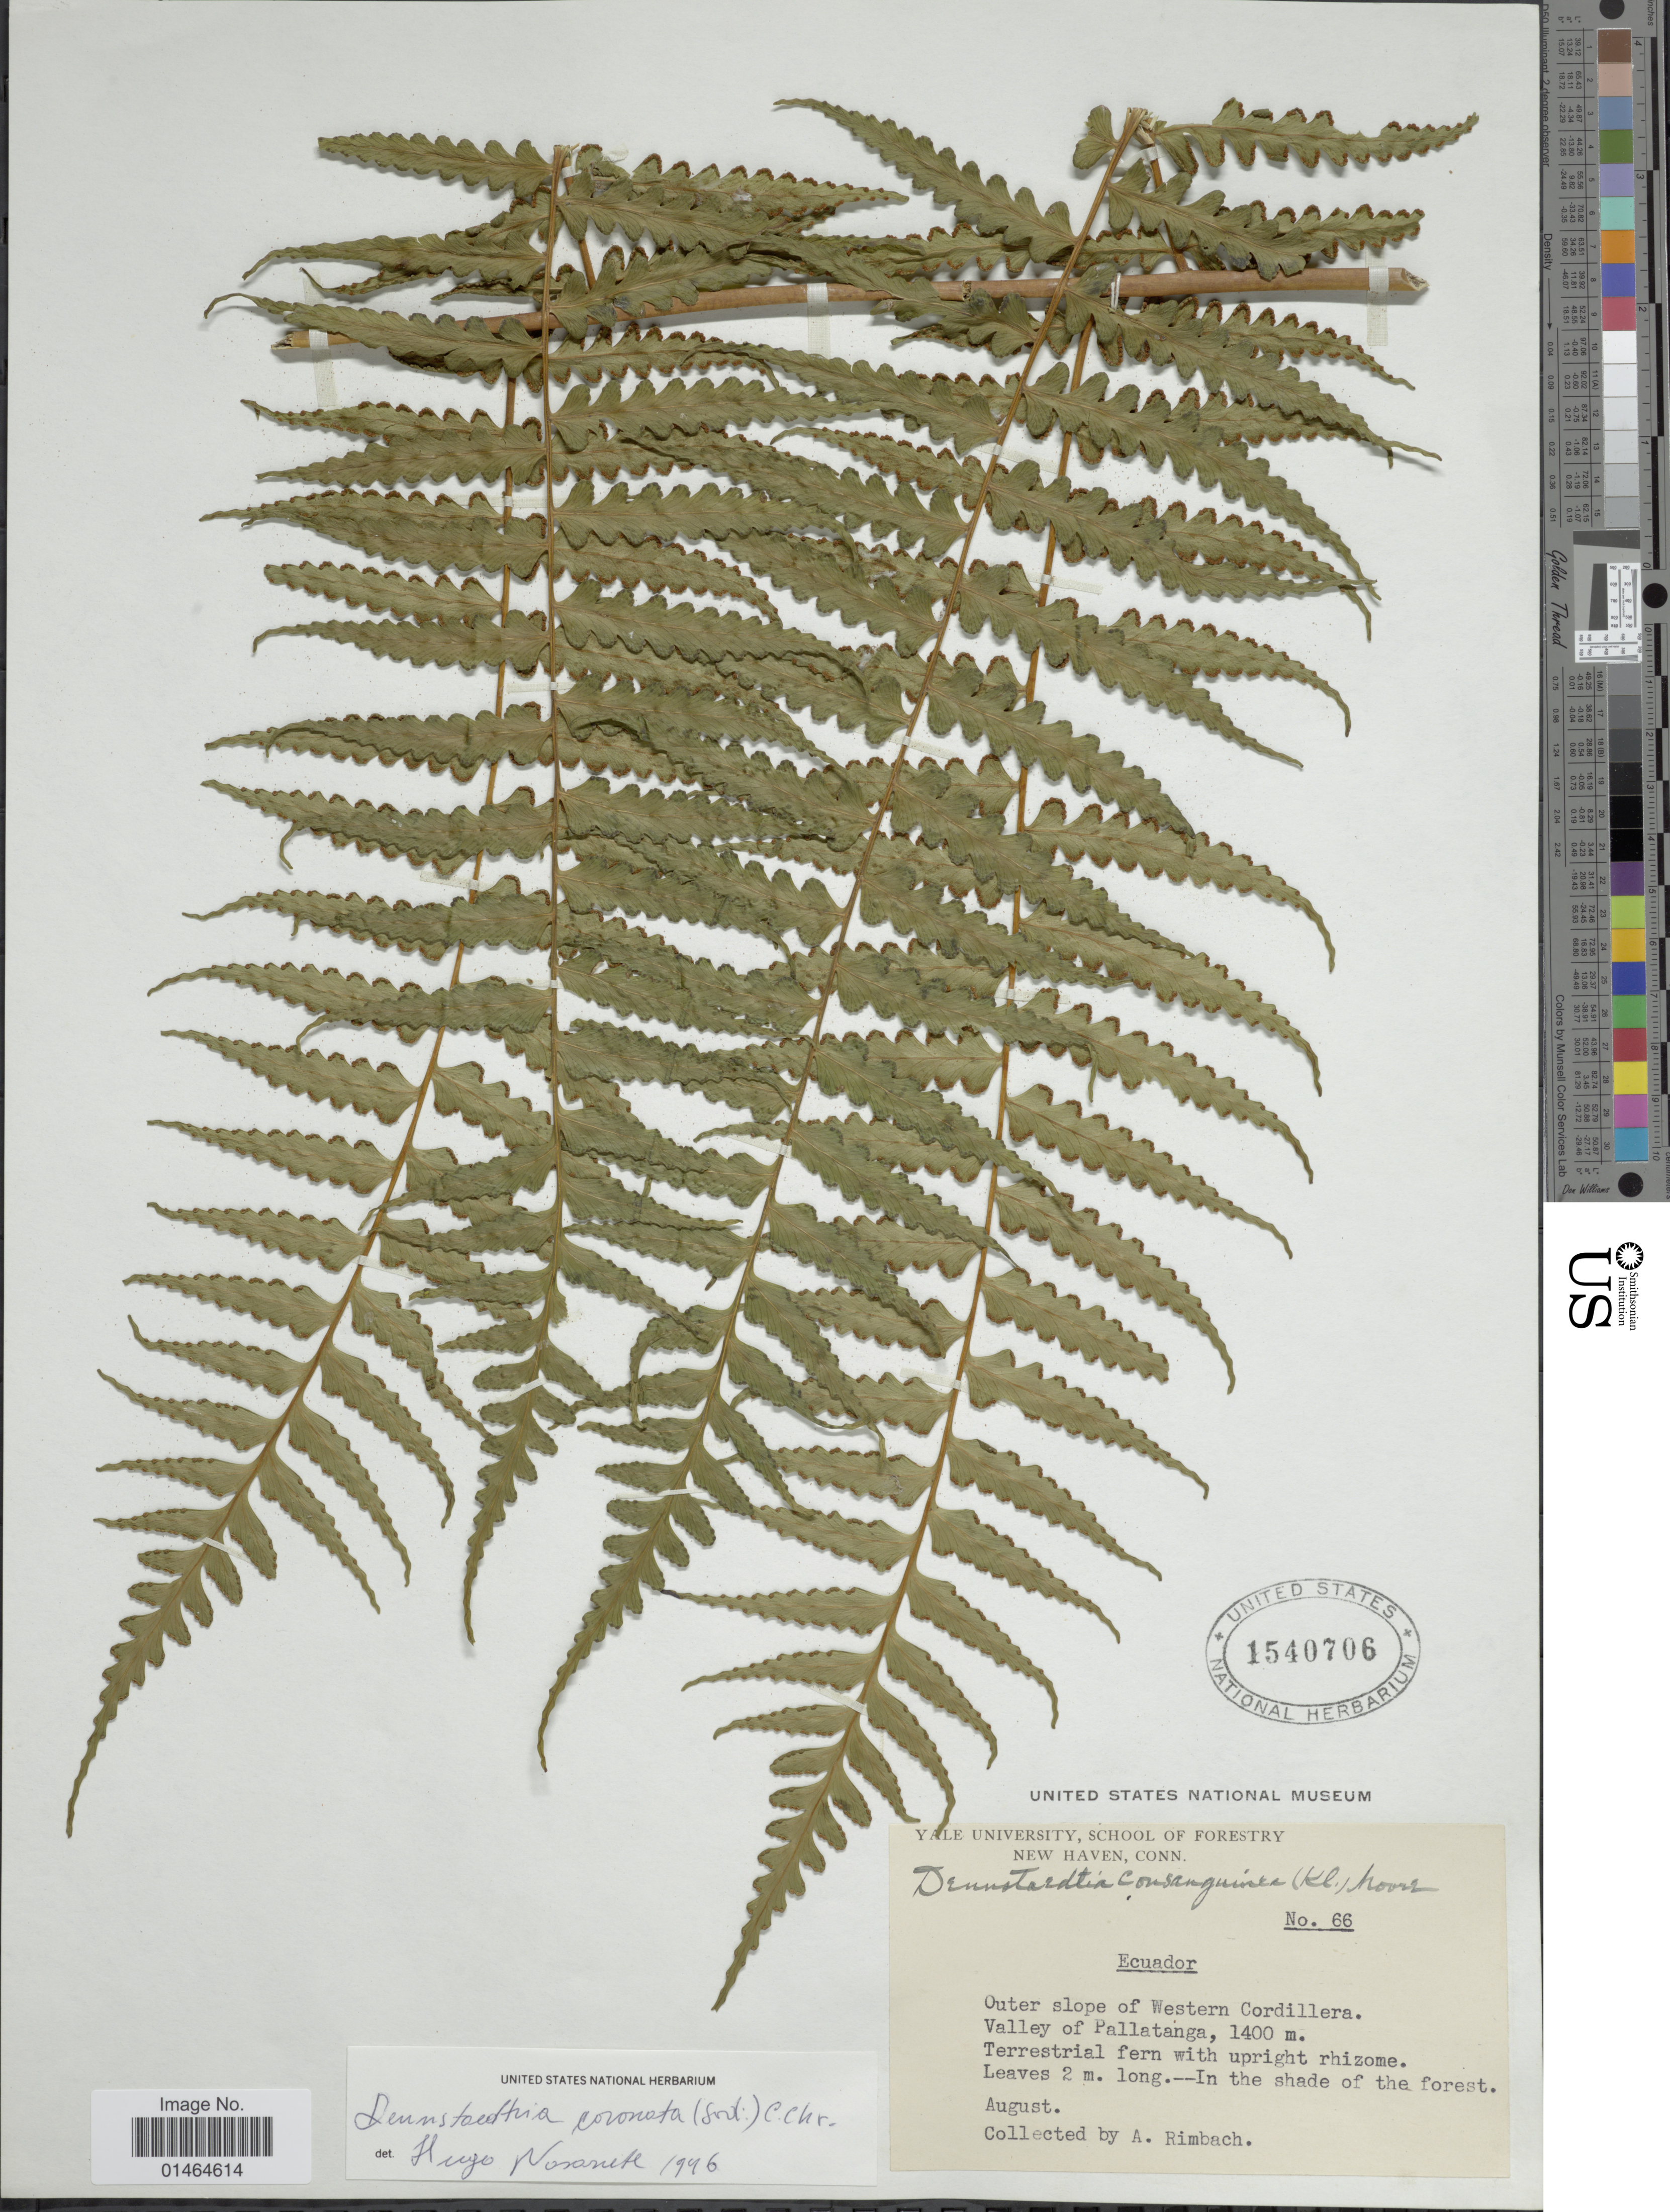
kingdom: Plantae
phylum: Tracheophyta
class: Polypodiopsida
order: Polypodiales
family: Dennstaedtiaceae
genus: Dennstaedtia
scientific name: Dennstaedtia coronata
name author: (Sodiro) C. Chr.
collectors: A. Rimbach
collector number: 66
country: Ecuador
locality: Outer slope of Western Cordillera. Valley of Pallatanga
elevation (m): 1400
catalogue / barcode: US 1540706